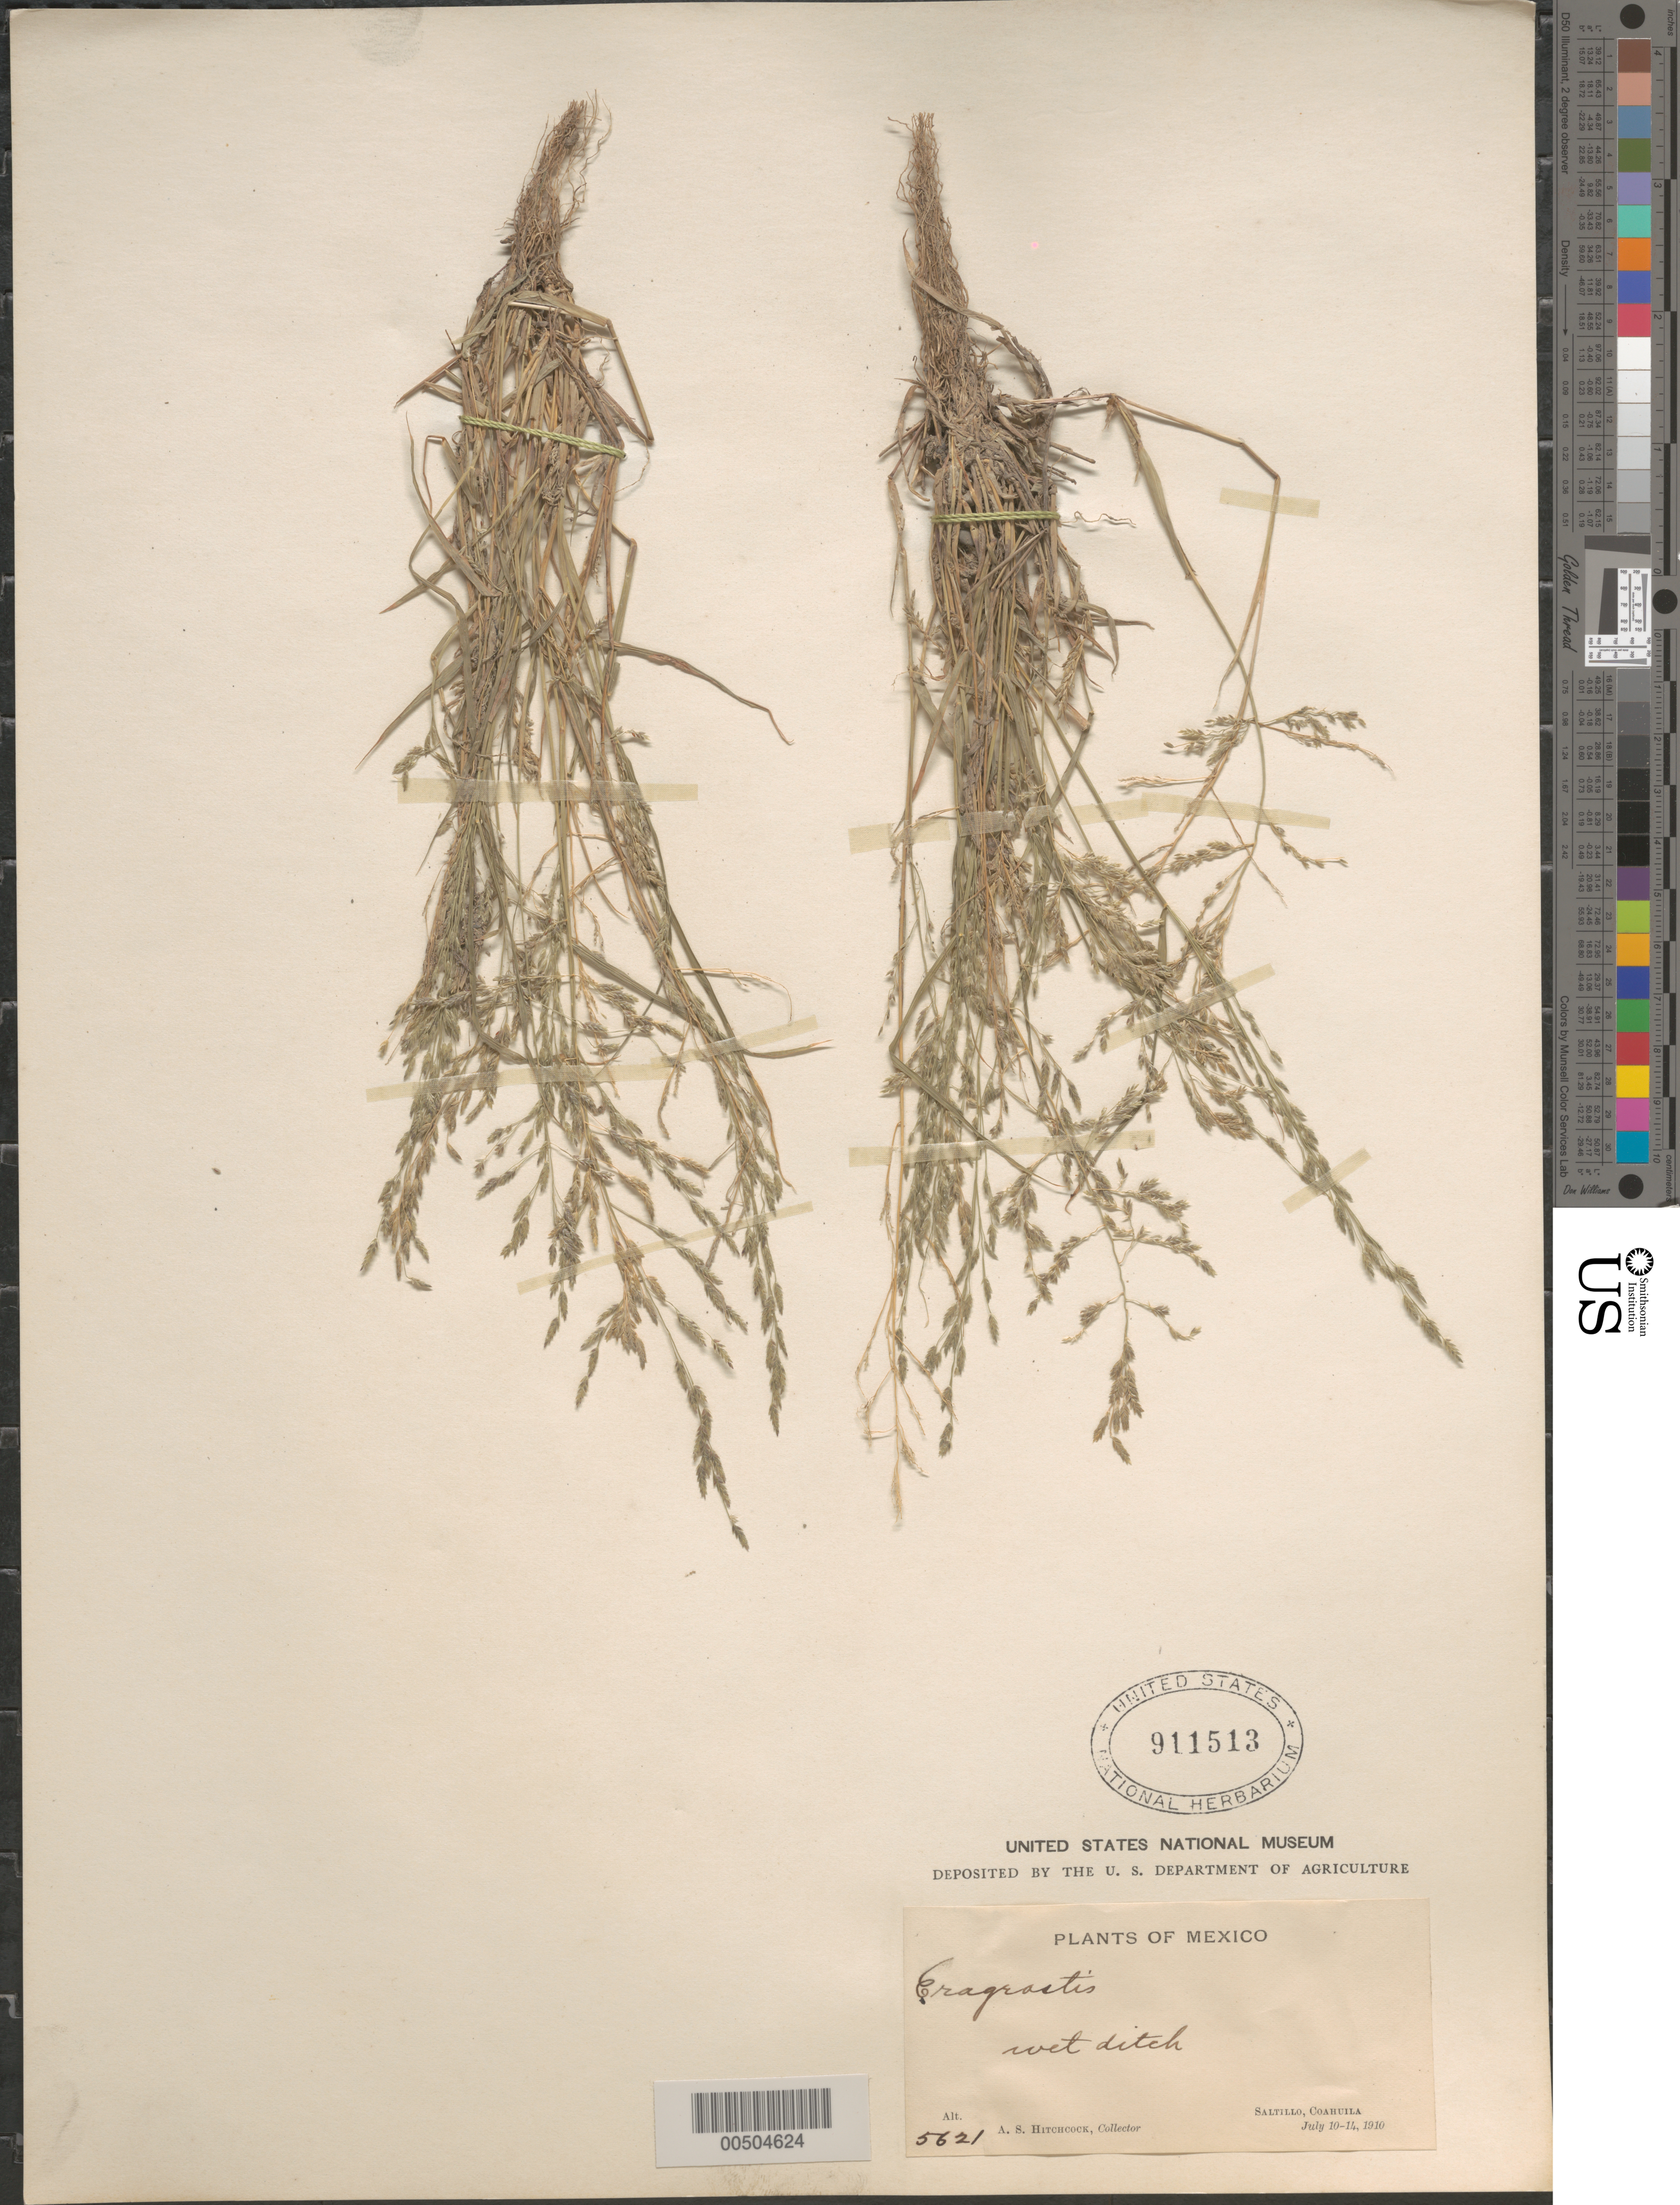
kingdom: Plantae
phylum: Tracheophyta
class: Liliopsida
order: Poales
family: Poaceae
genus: Eragrostis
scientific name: Eragrostis pectinacea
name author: (Michx.) Nees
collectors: A. S. Hitchcock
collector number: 5621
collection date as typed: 10 Jul 1910 to 14 Jul 1910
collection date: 1910-07-10/1910-07-14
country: Mexico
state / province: Coahuila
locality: Saltillo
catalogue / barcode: US 911513